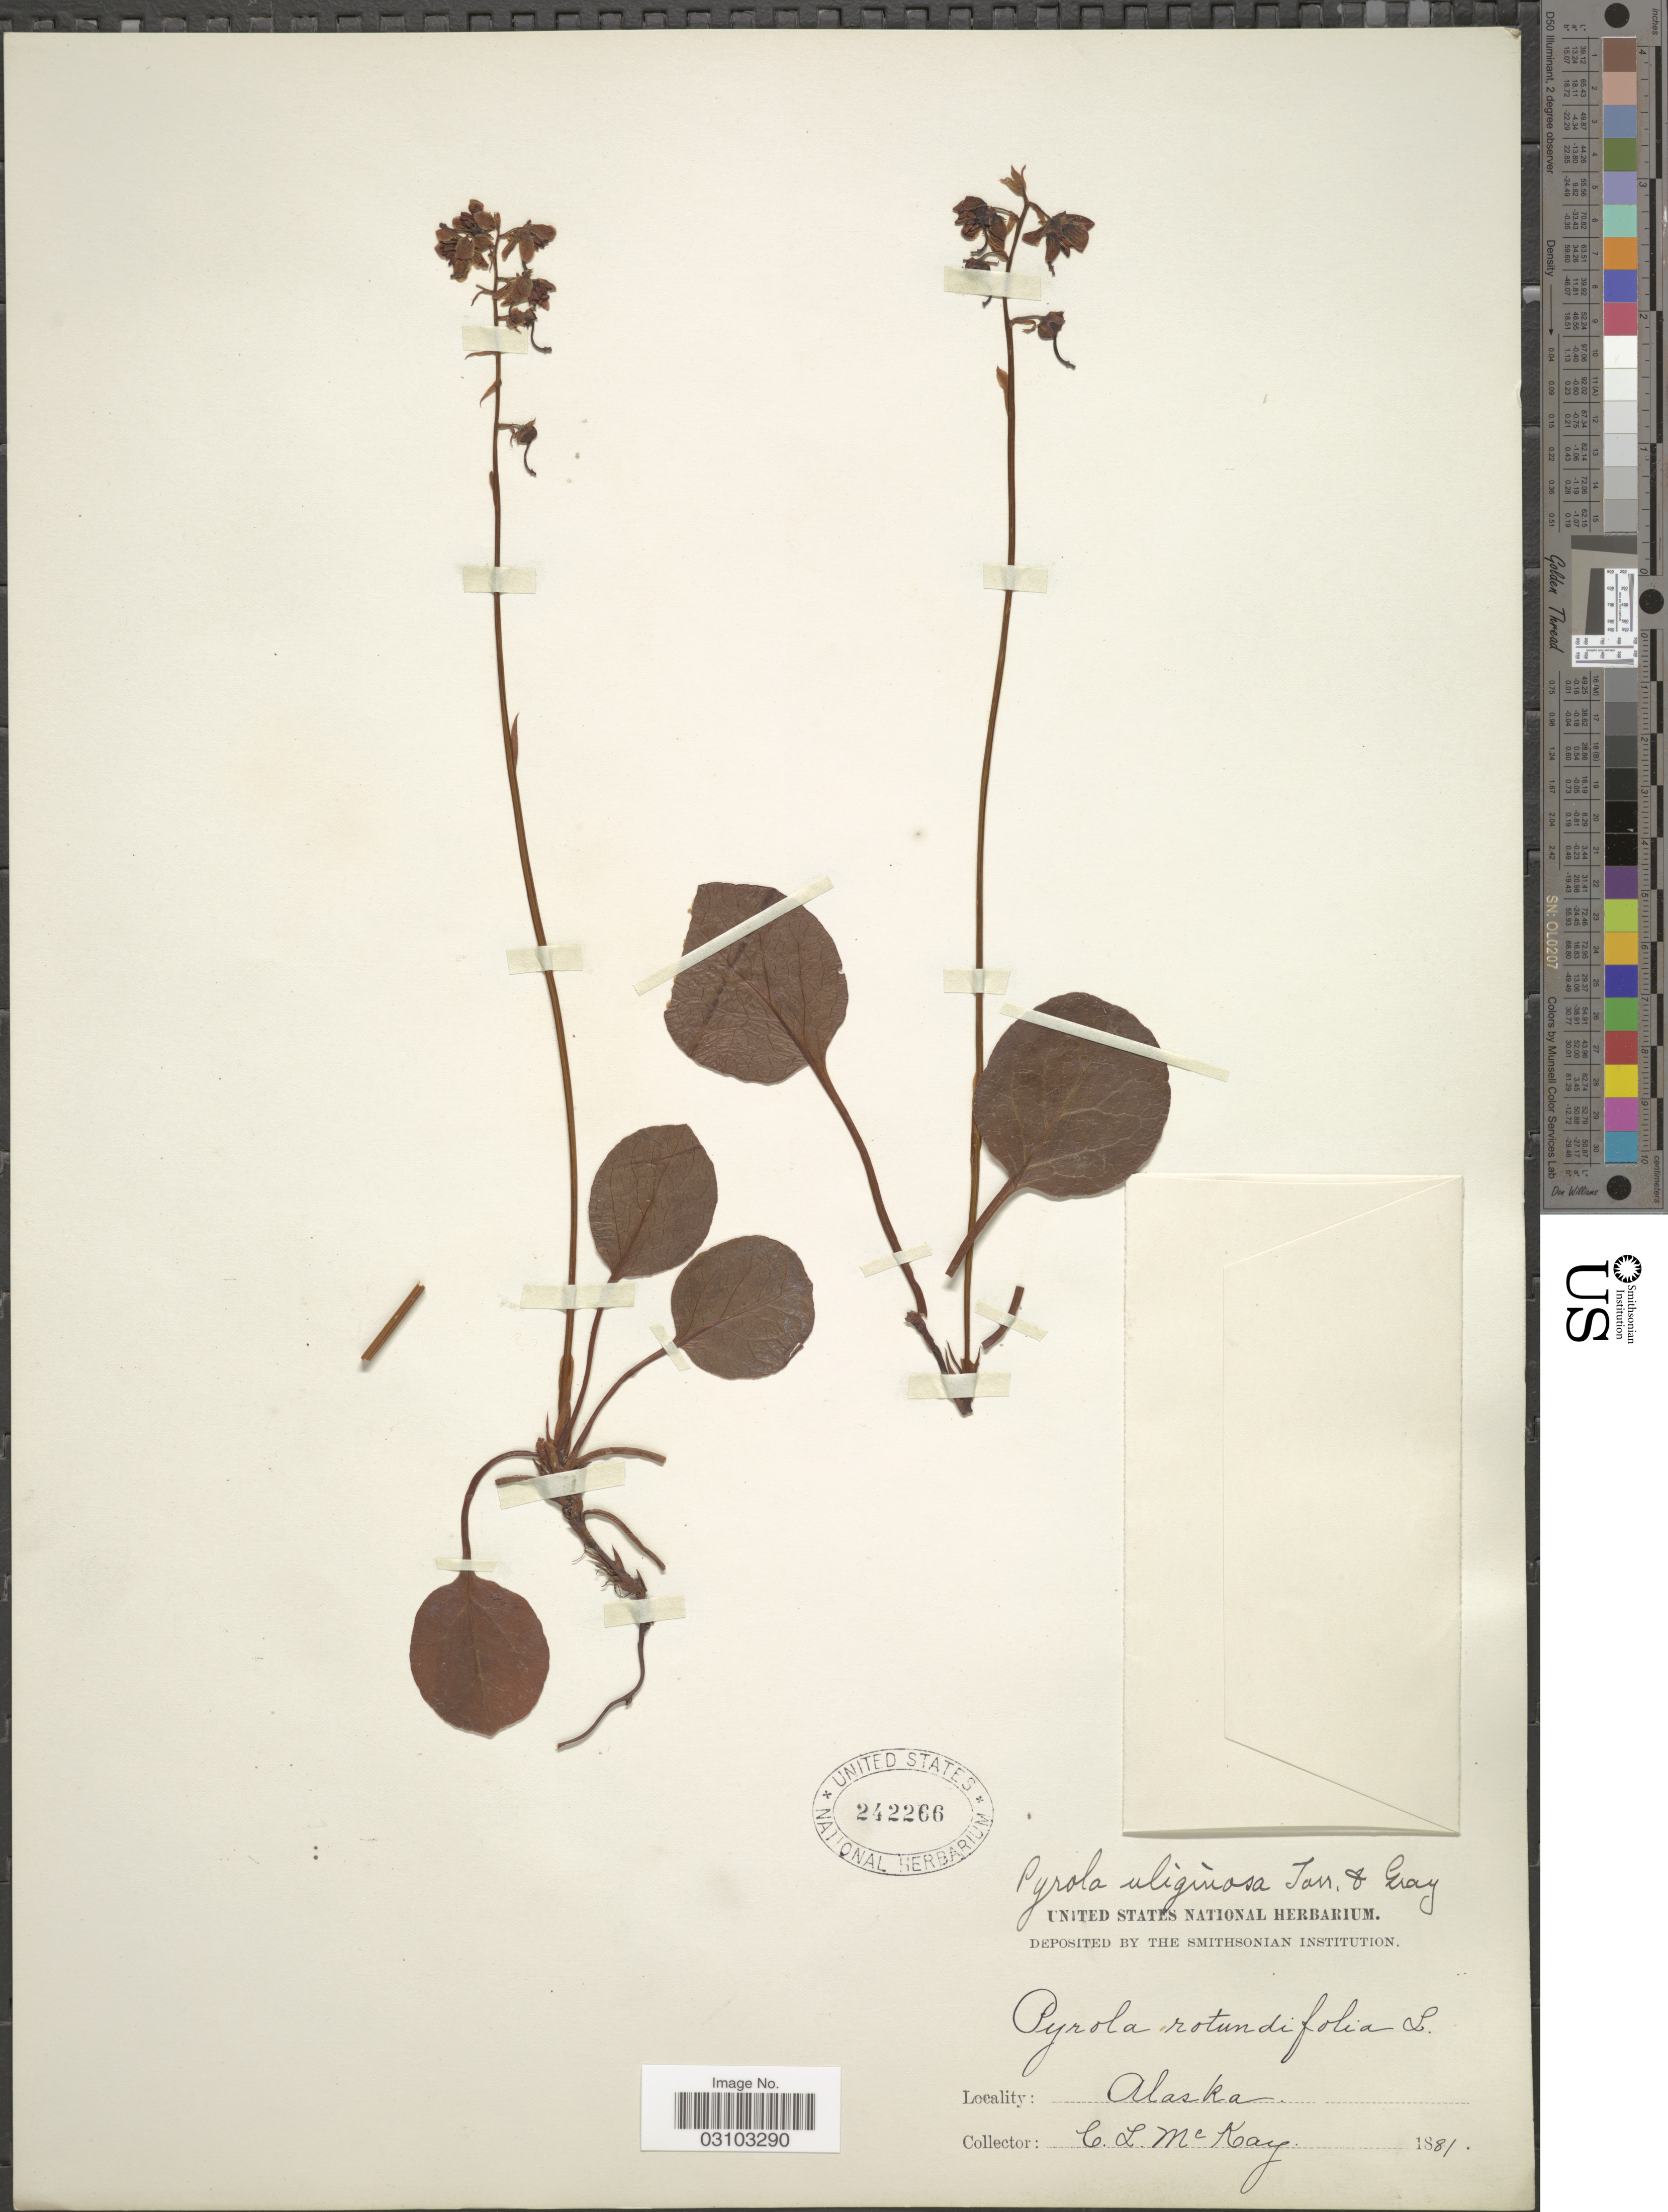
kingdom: Plantae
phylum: Tracheophyta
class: Magnoliopsida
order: Ericales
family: Ericaceae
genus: Pyrola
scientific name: Pyrola asarifolia var. uliginosa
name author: (Torr. & A. Gray) A. Gray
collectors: C. McKay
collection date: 1881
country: United States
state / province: Alaska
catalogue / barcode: US 242266